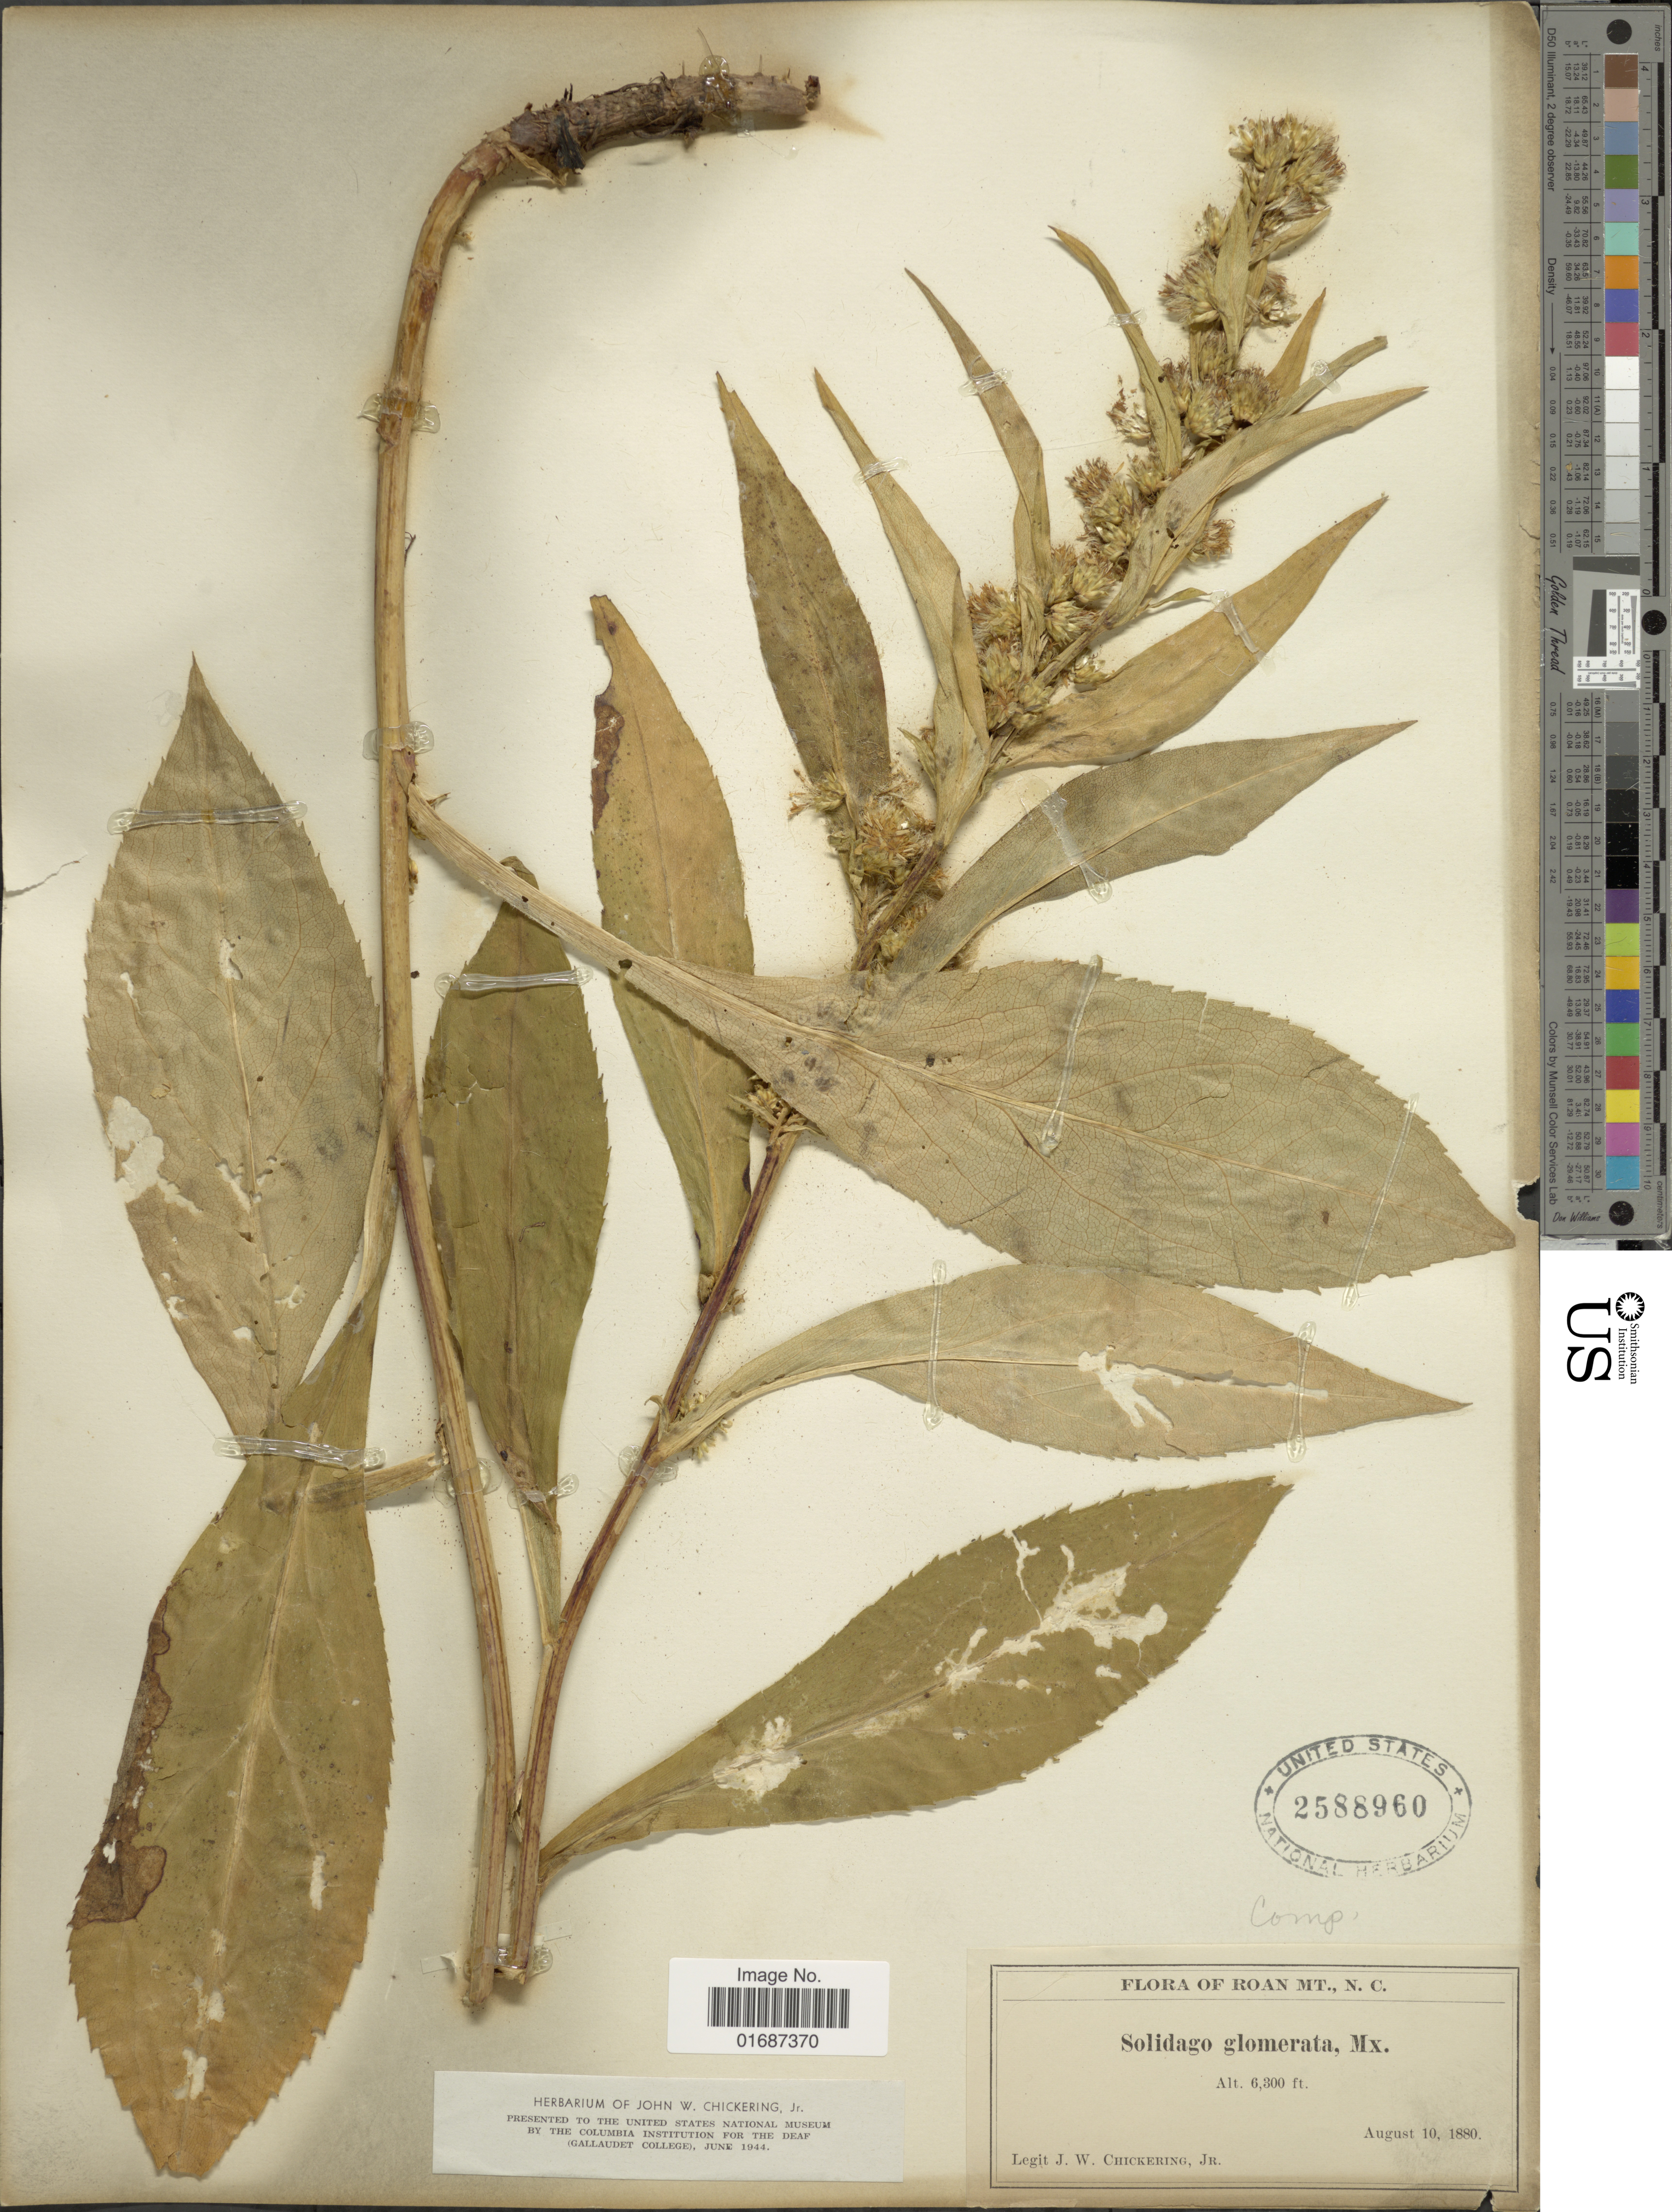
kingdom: Plantae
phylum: Tracheophyta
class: Magnoliopsida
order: Asterales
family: Asteraceae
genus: Solidago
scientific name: Solidago glomerata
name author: Michx.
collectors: J. W. Chickering Jr.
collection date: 1880-08-10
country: United States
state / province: North Carolina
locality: Roan Mountain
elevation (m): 1920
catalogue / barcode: US 2588960